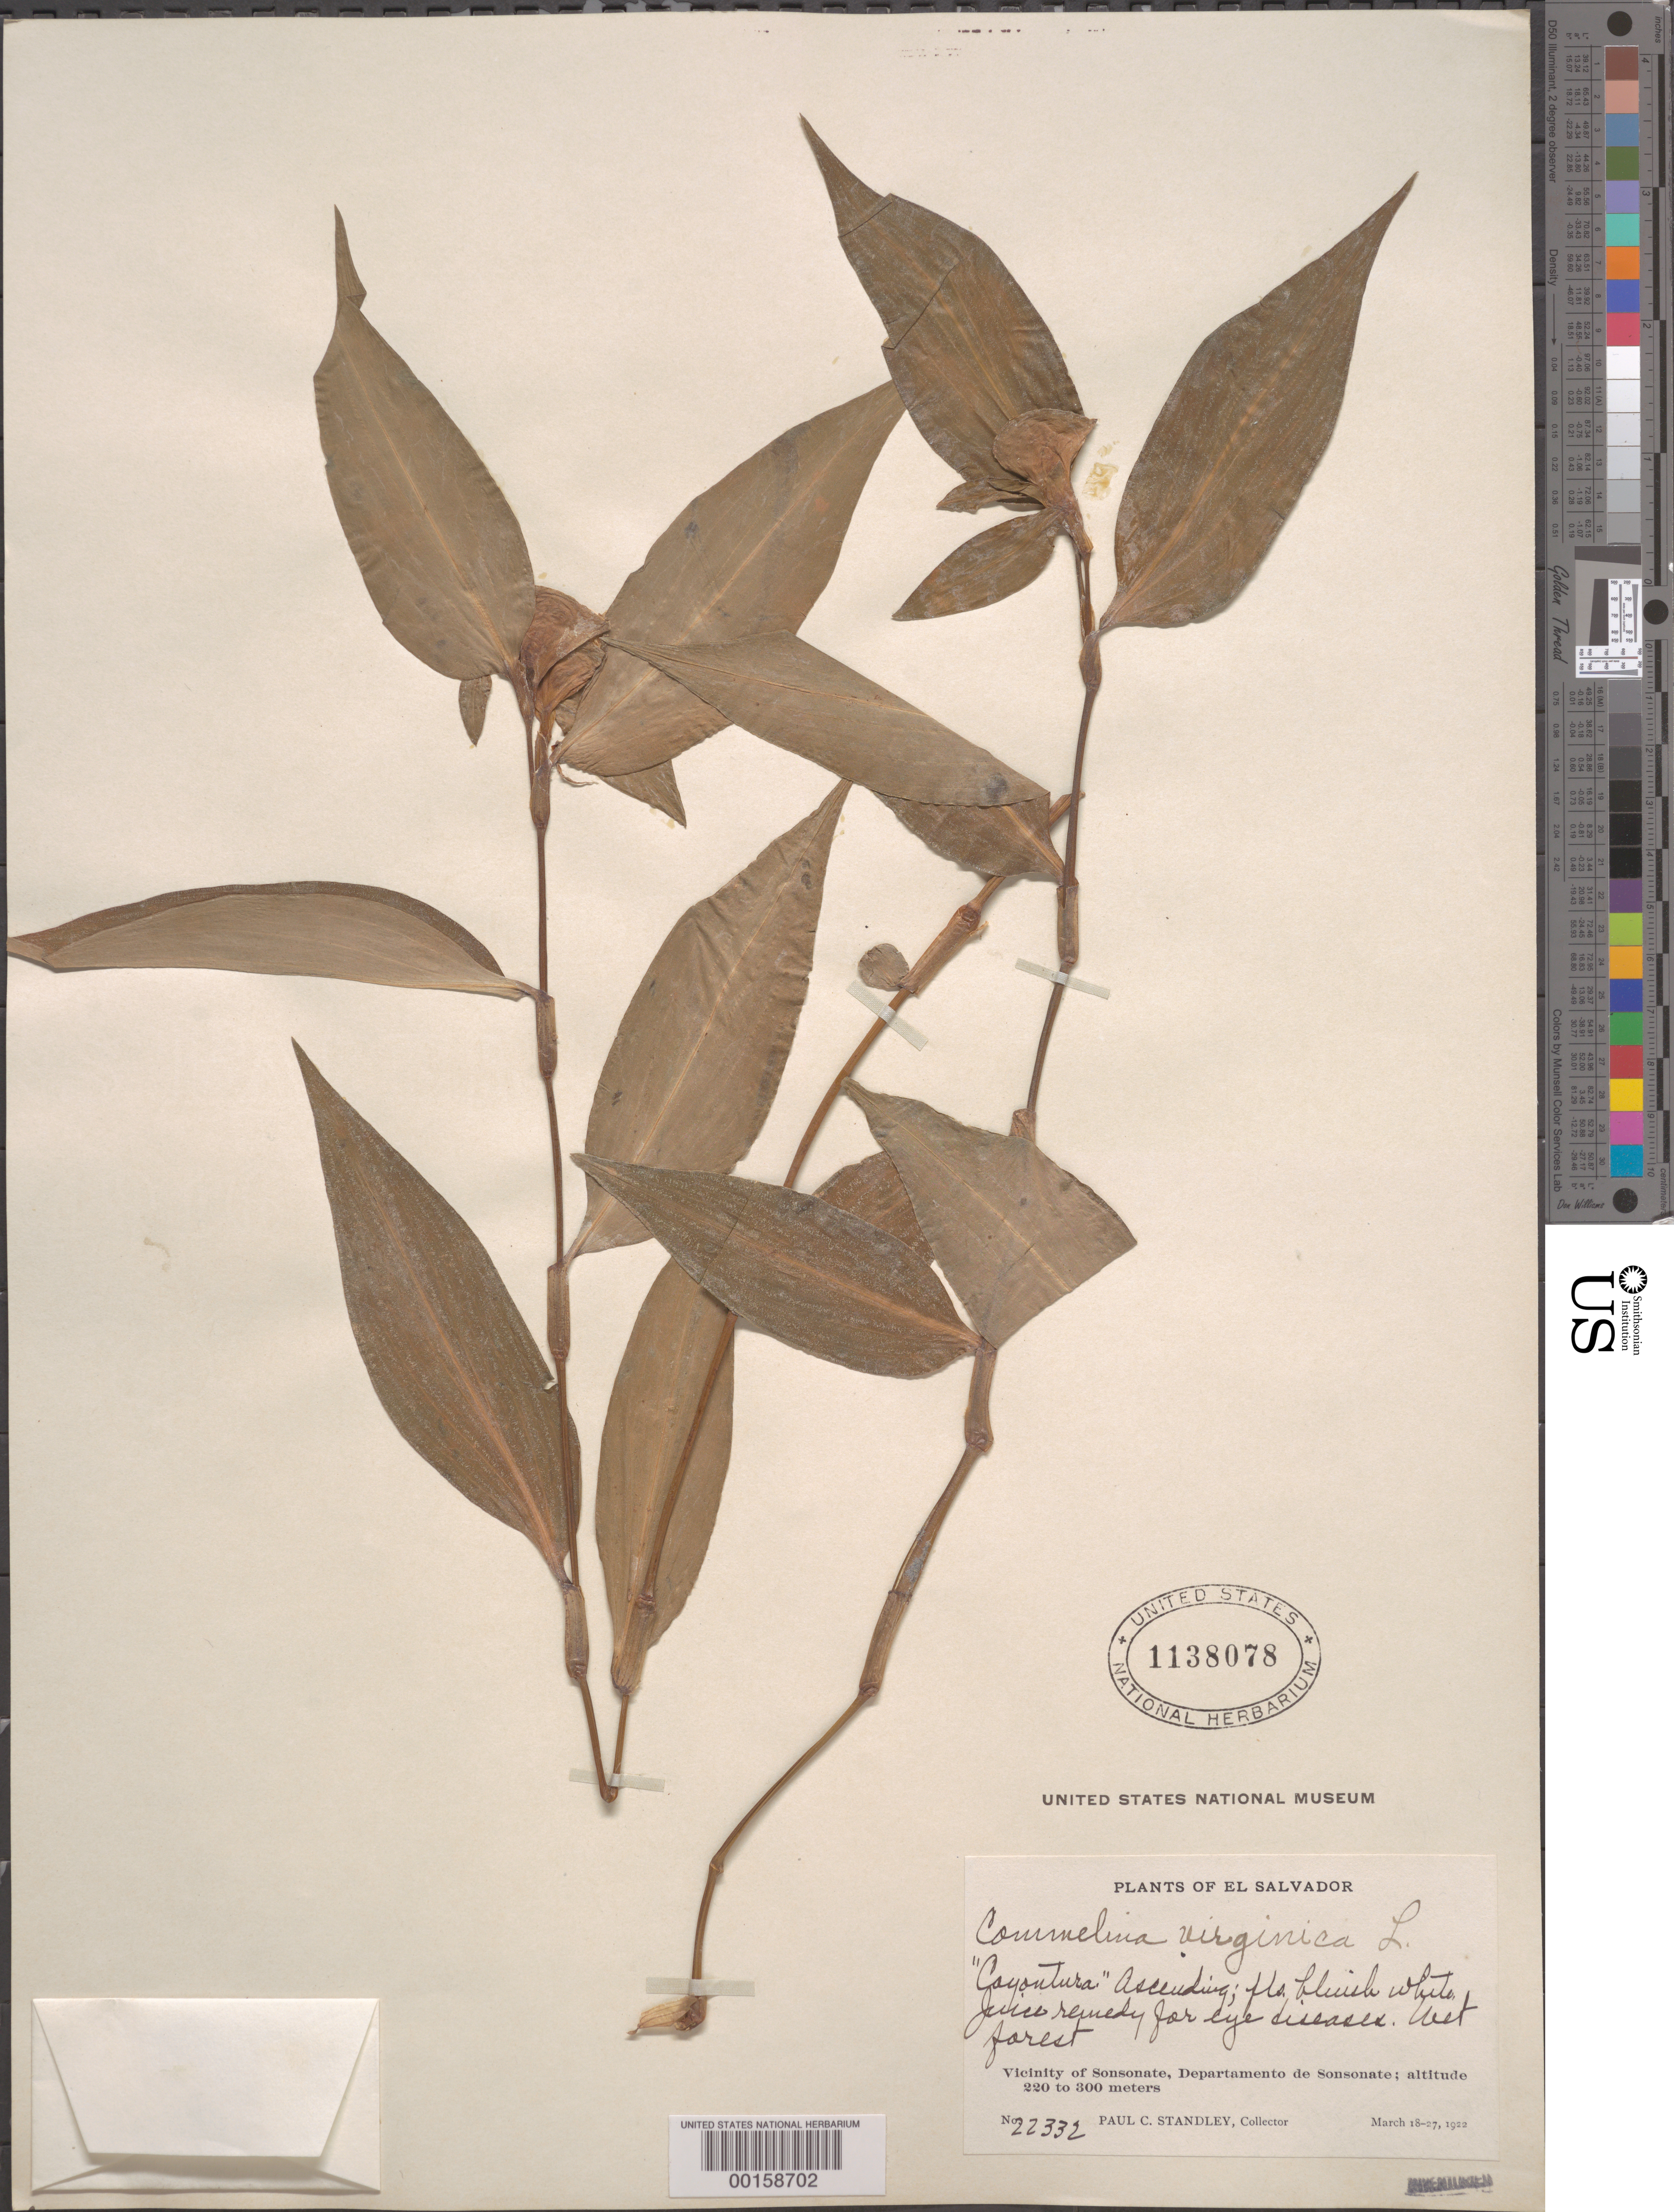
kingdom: Plantae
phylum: Tracheophyta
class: Liliopsida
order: Commelinales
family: Commelinaceae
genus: Commelina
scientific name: Commelina erecta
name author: L.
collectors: P. C. Standley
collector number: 22332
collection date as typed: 18 Mar 1922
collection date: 1922-03-18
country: El Salvador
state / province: Sonsonate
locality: Sonsonate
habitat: Forest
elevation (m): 220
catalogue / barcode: US 1138078